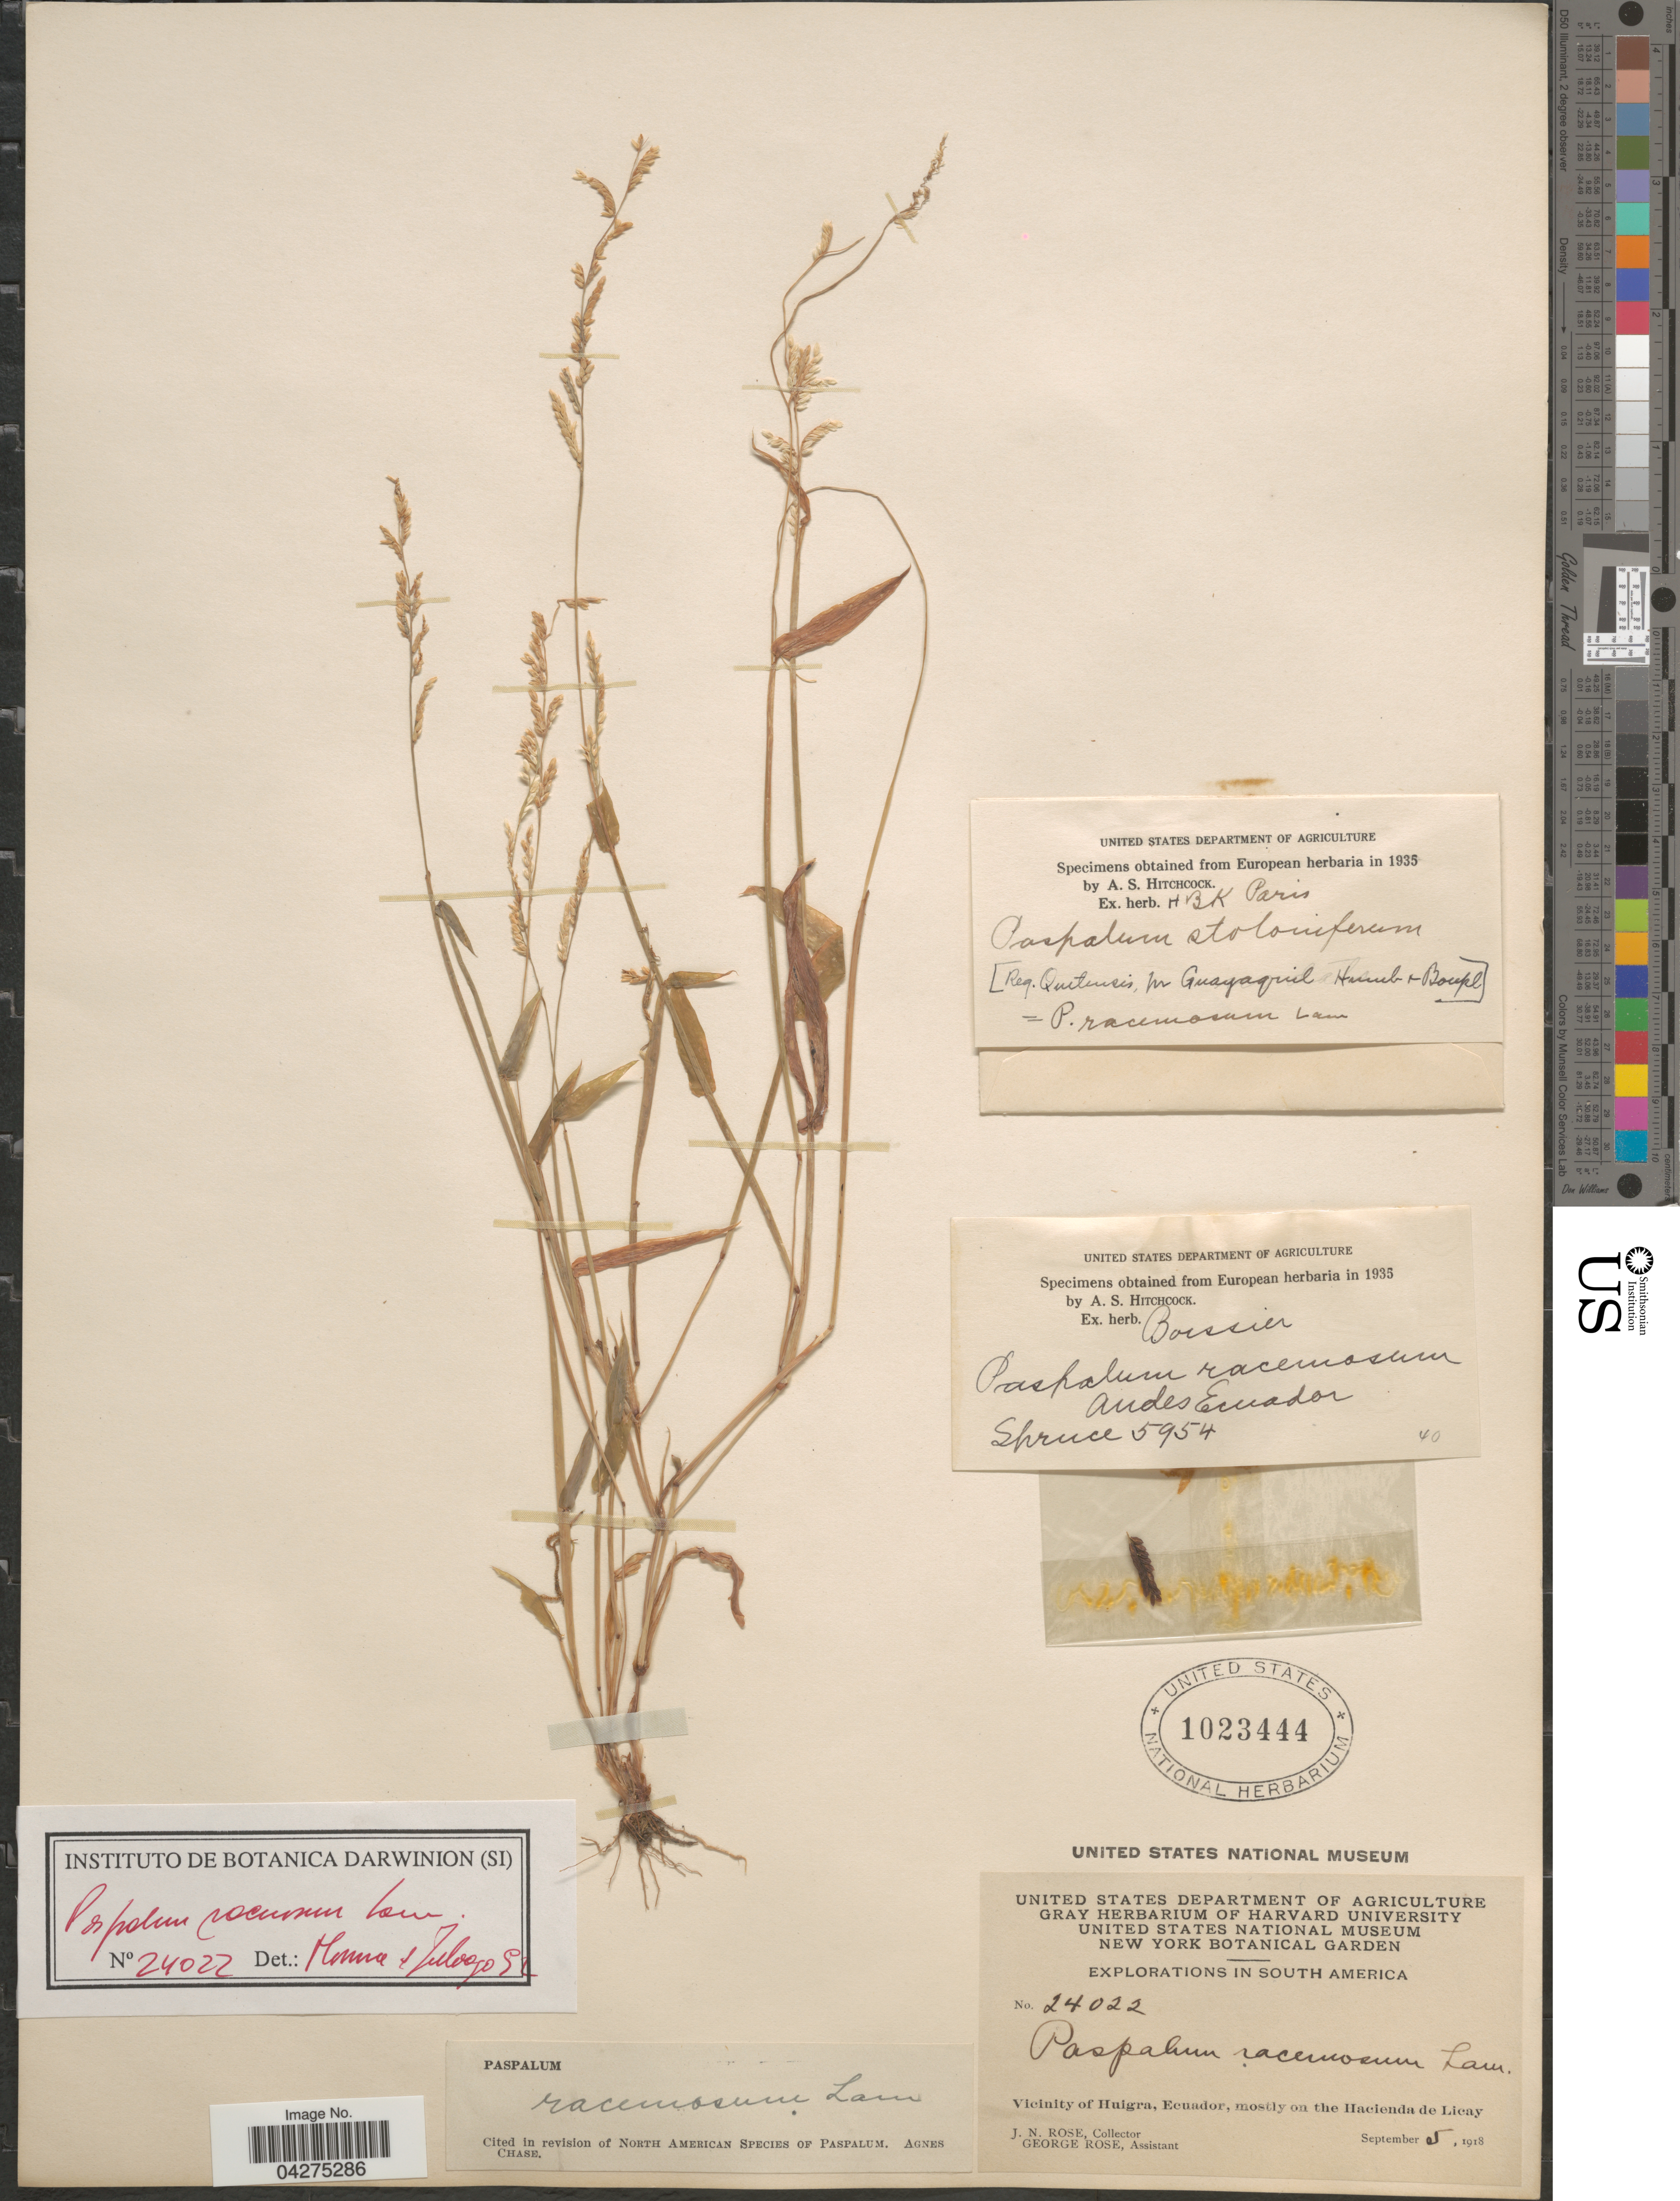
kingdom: Plantae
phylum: Tracheophyta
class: Liliopsida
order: Poales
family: Poaceae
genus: Paspalum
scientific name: Paspalum racemosum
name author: Lam.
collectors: J. N. Rose & G. Rose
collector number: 24022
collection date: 1918-09-05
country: Ecuador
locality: Explorations in South America. Vicinity of Huigra, mostly on the Hacienda de Licay.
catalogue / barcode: US 1023444